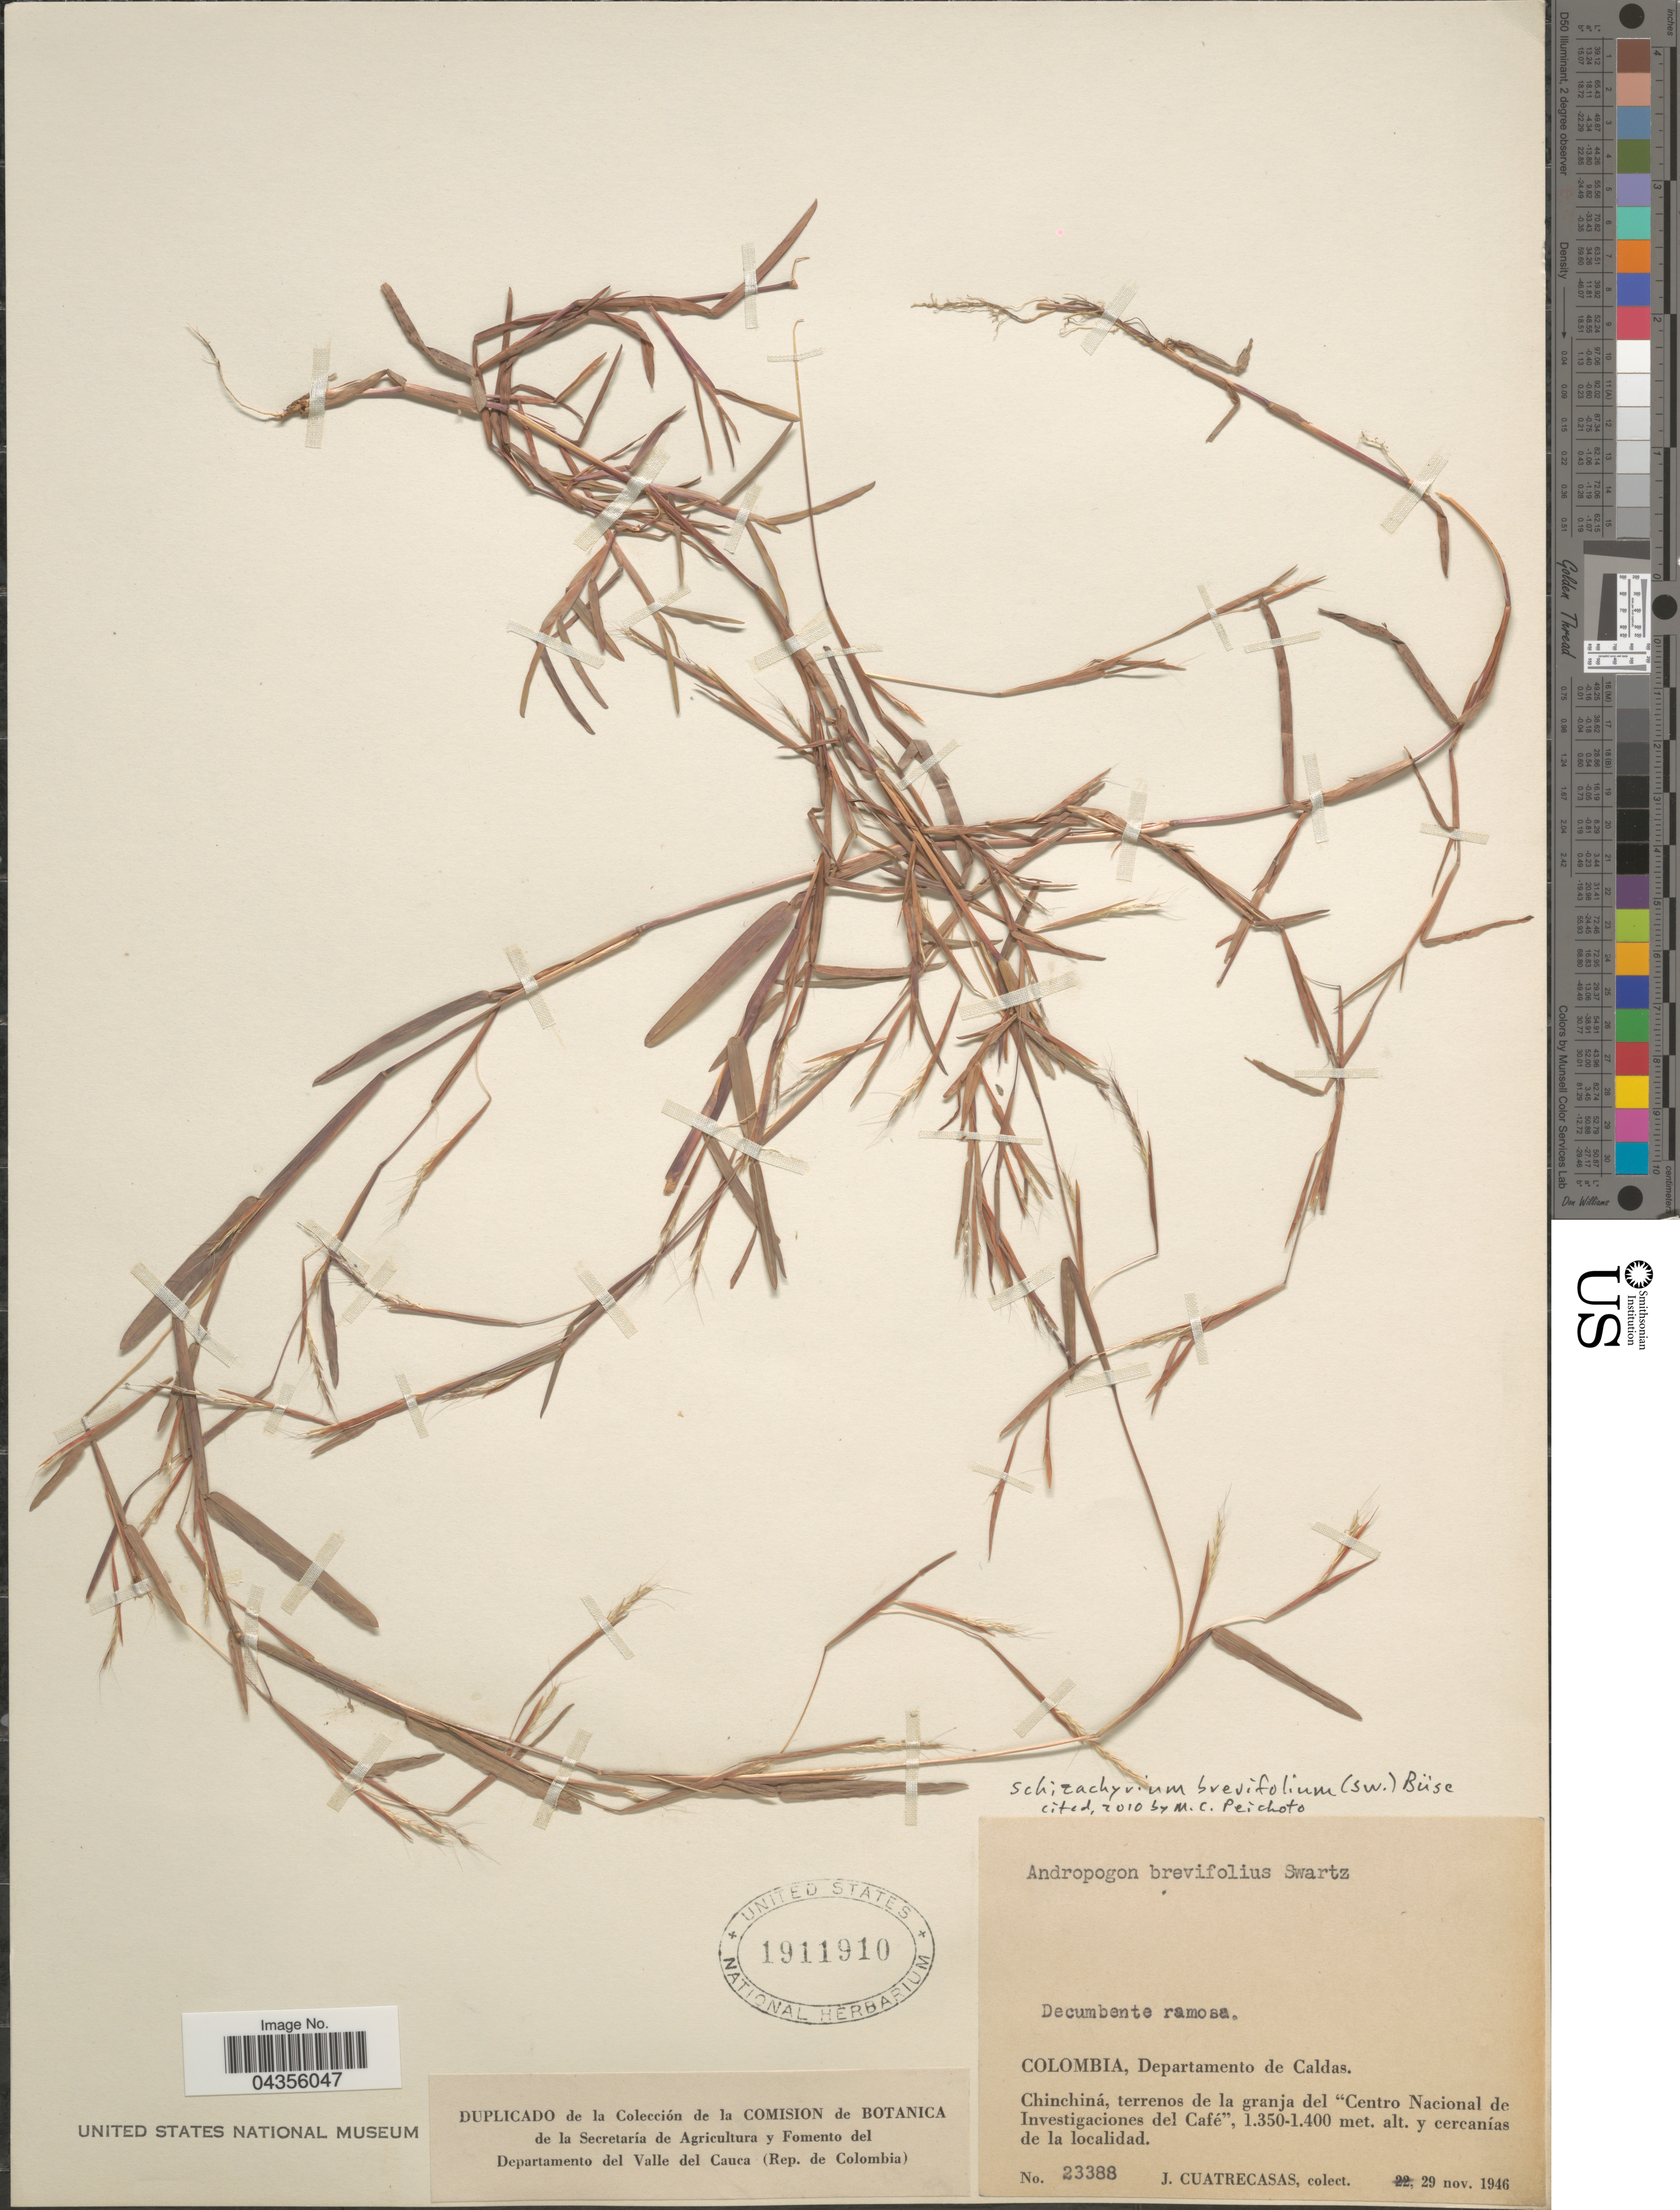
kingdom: Plantae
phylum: Tracheophyta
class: Liliopsida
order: Poales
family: Poaceae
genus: Schizachyrium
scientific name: Schizachyrium brevifolium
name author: (Sw.) Nees ex Büse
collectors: J. Cuatrecasas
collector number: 23388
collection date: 1946-11-29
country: Colombia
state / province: Caldas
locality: Departamento de Caldas. Chinchiná, terrenos de la granja del "Centro Nacional de Investigaciones del Café", y cercanías de la localidad.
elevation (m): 1350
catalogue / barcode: US 1911910